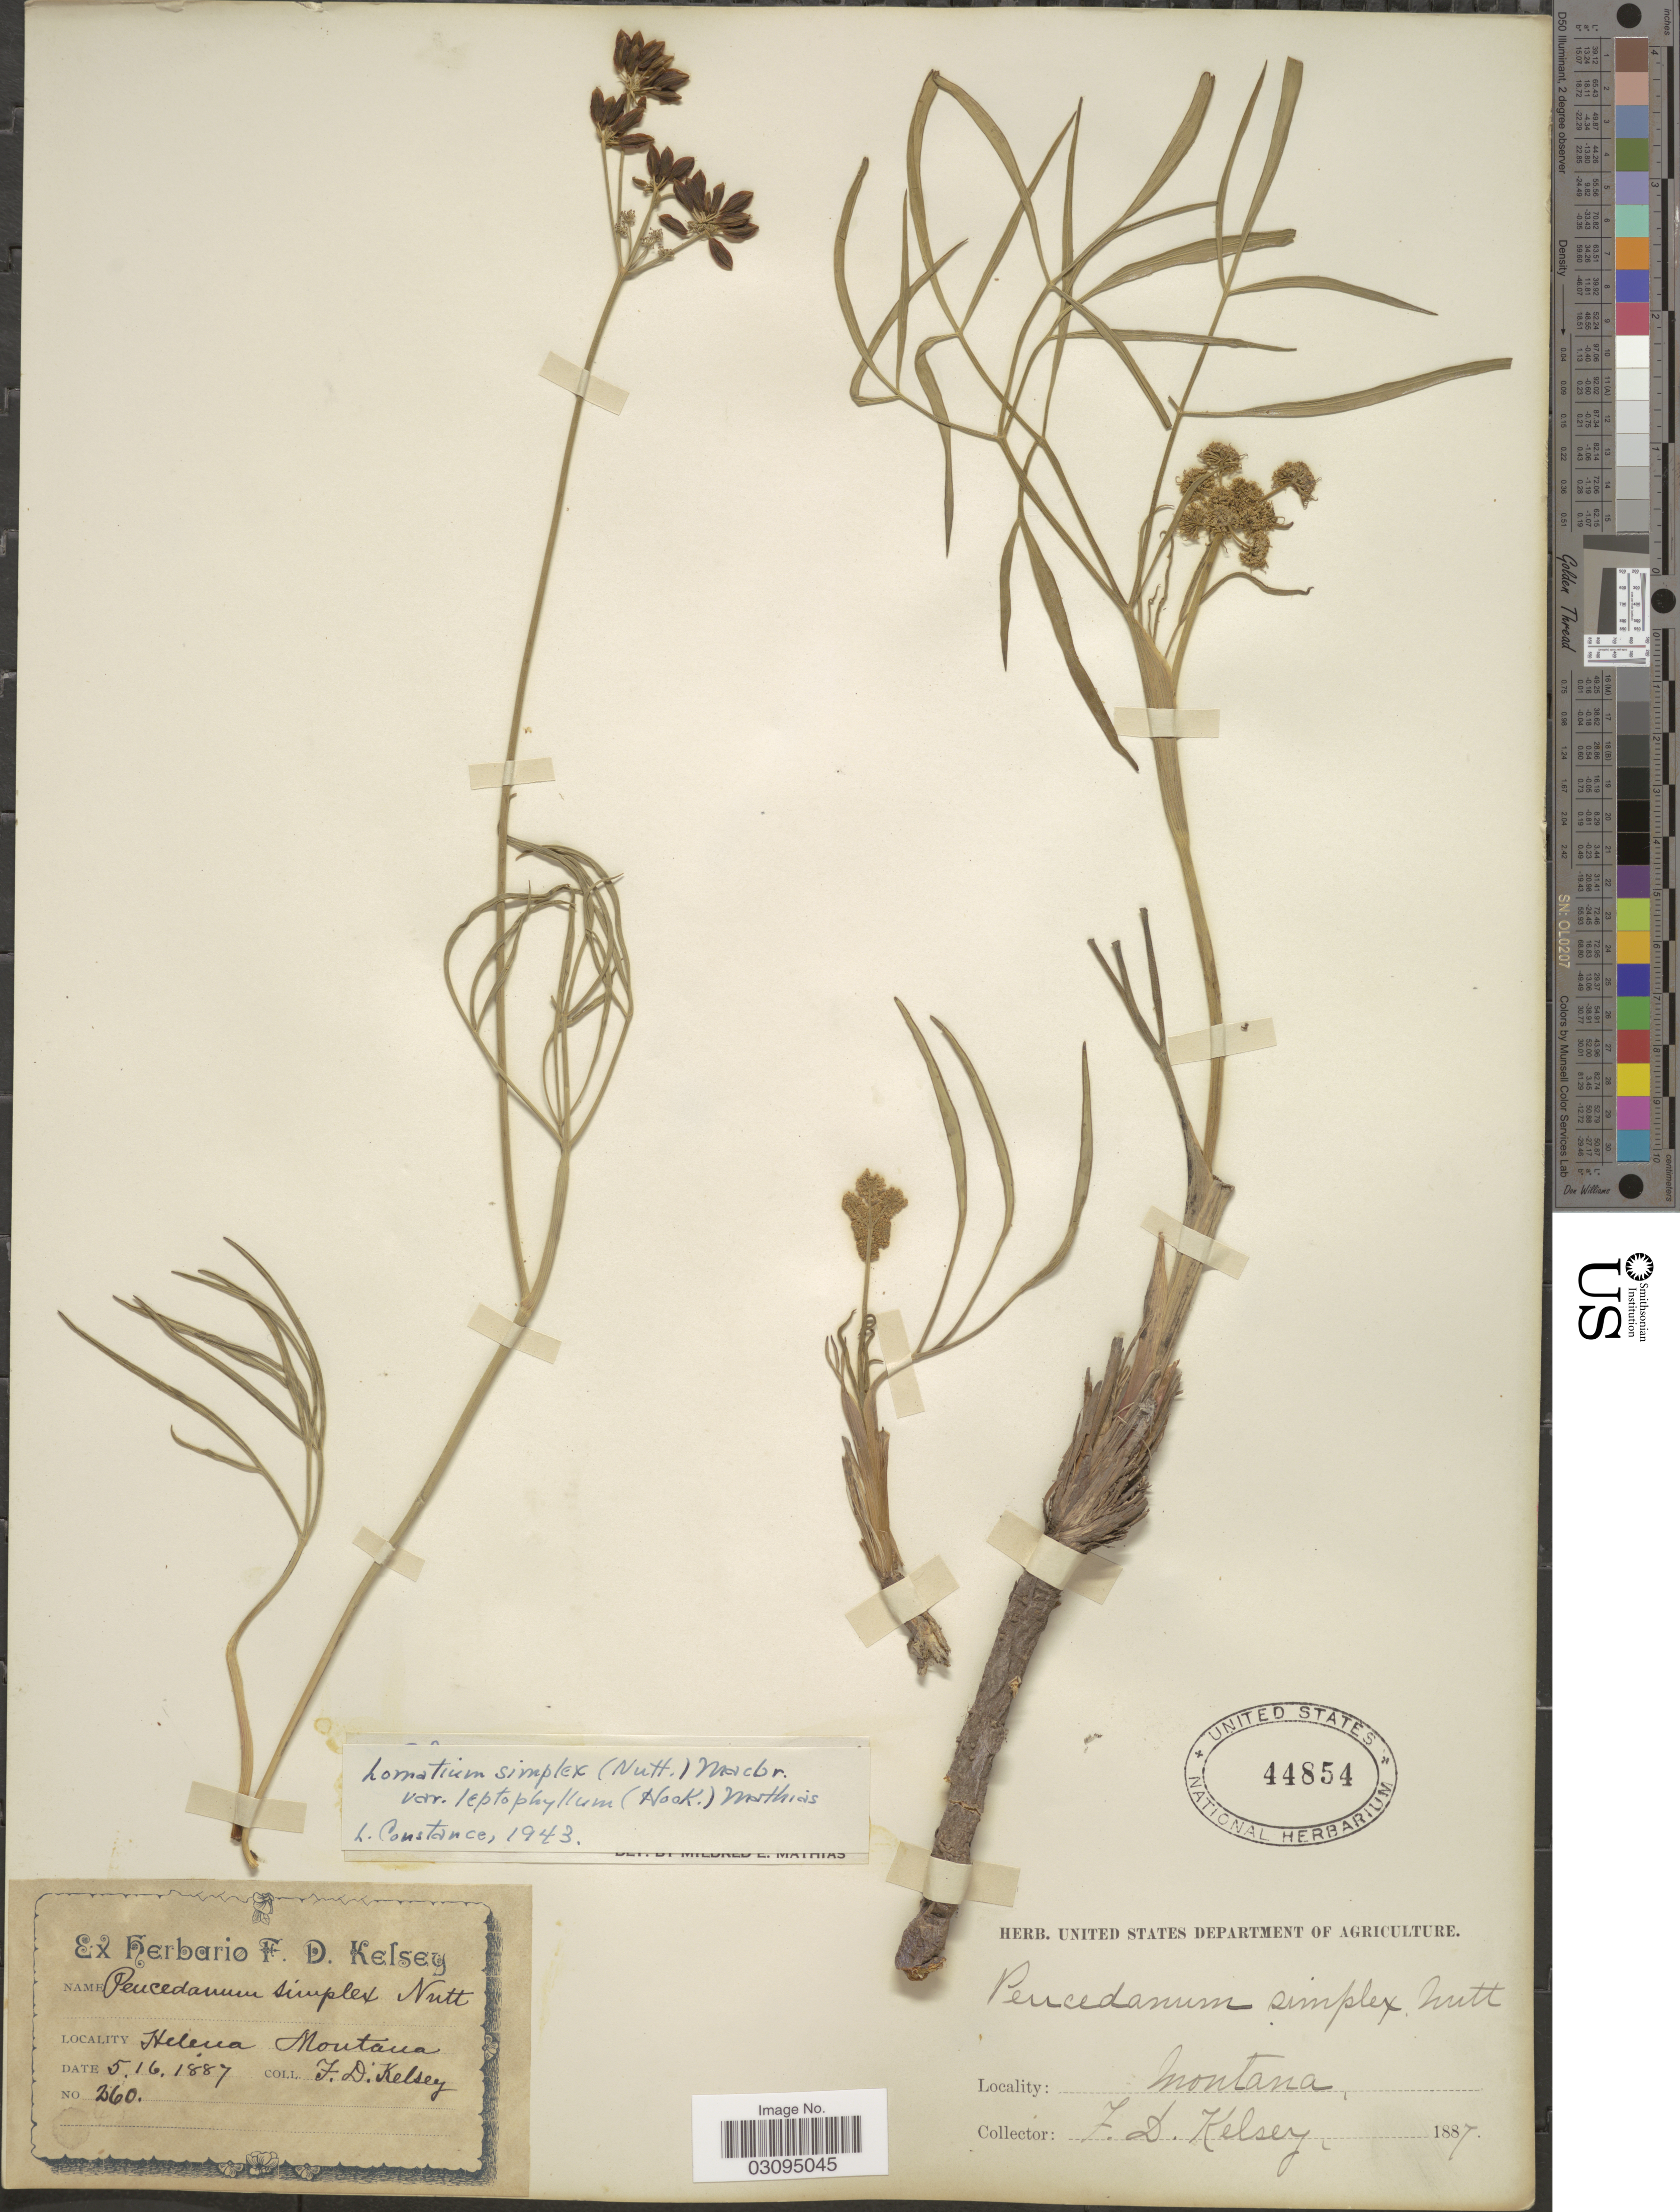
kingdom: Plantae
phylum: Tracheophyta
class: Magnoliopsida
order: Apiales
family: Apiaceae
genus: Lomatium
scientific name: Lomatium simplex var. leptophyllum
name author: (Hook.) Mathias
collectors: F. Kelsey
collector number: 260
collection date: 1887-05-16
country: United States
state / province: Montana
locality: Helena.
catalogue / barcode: US 44854